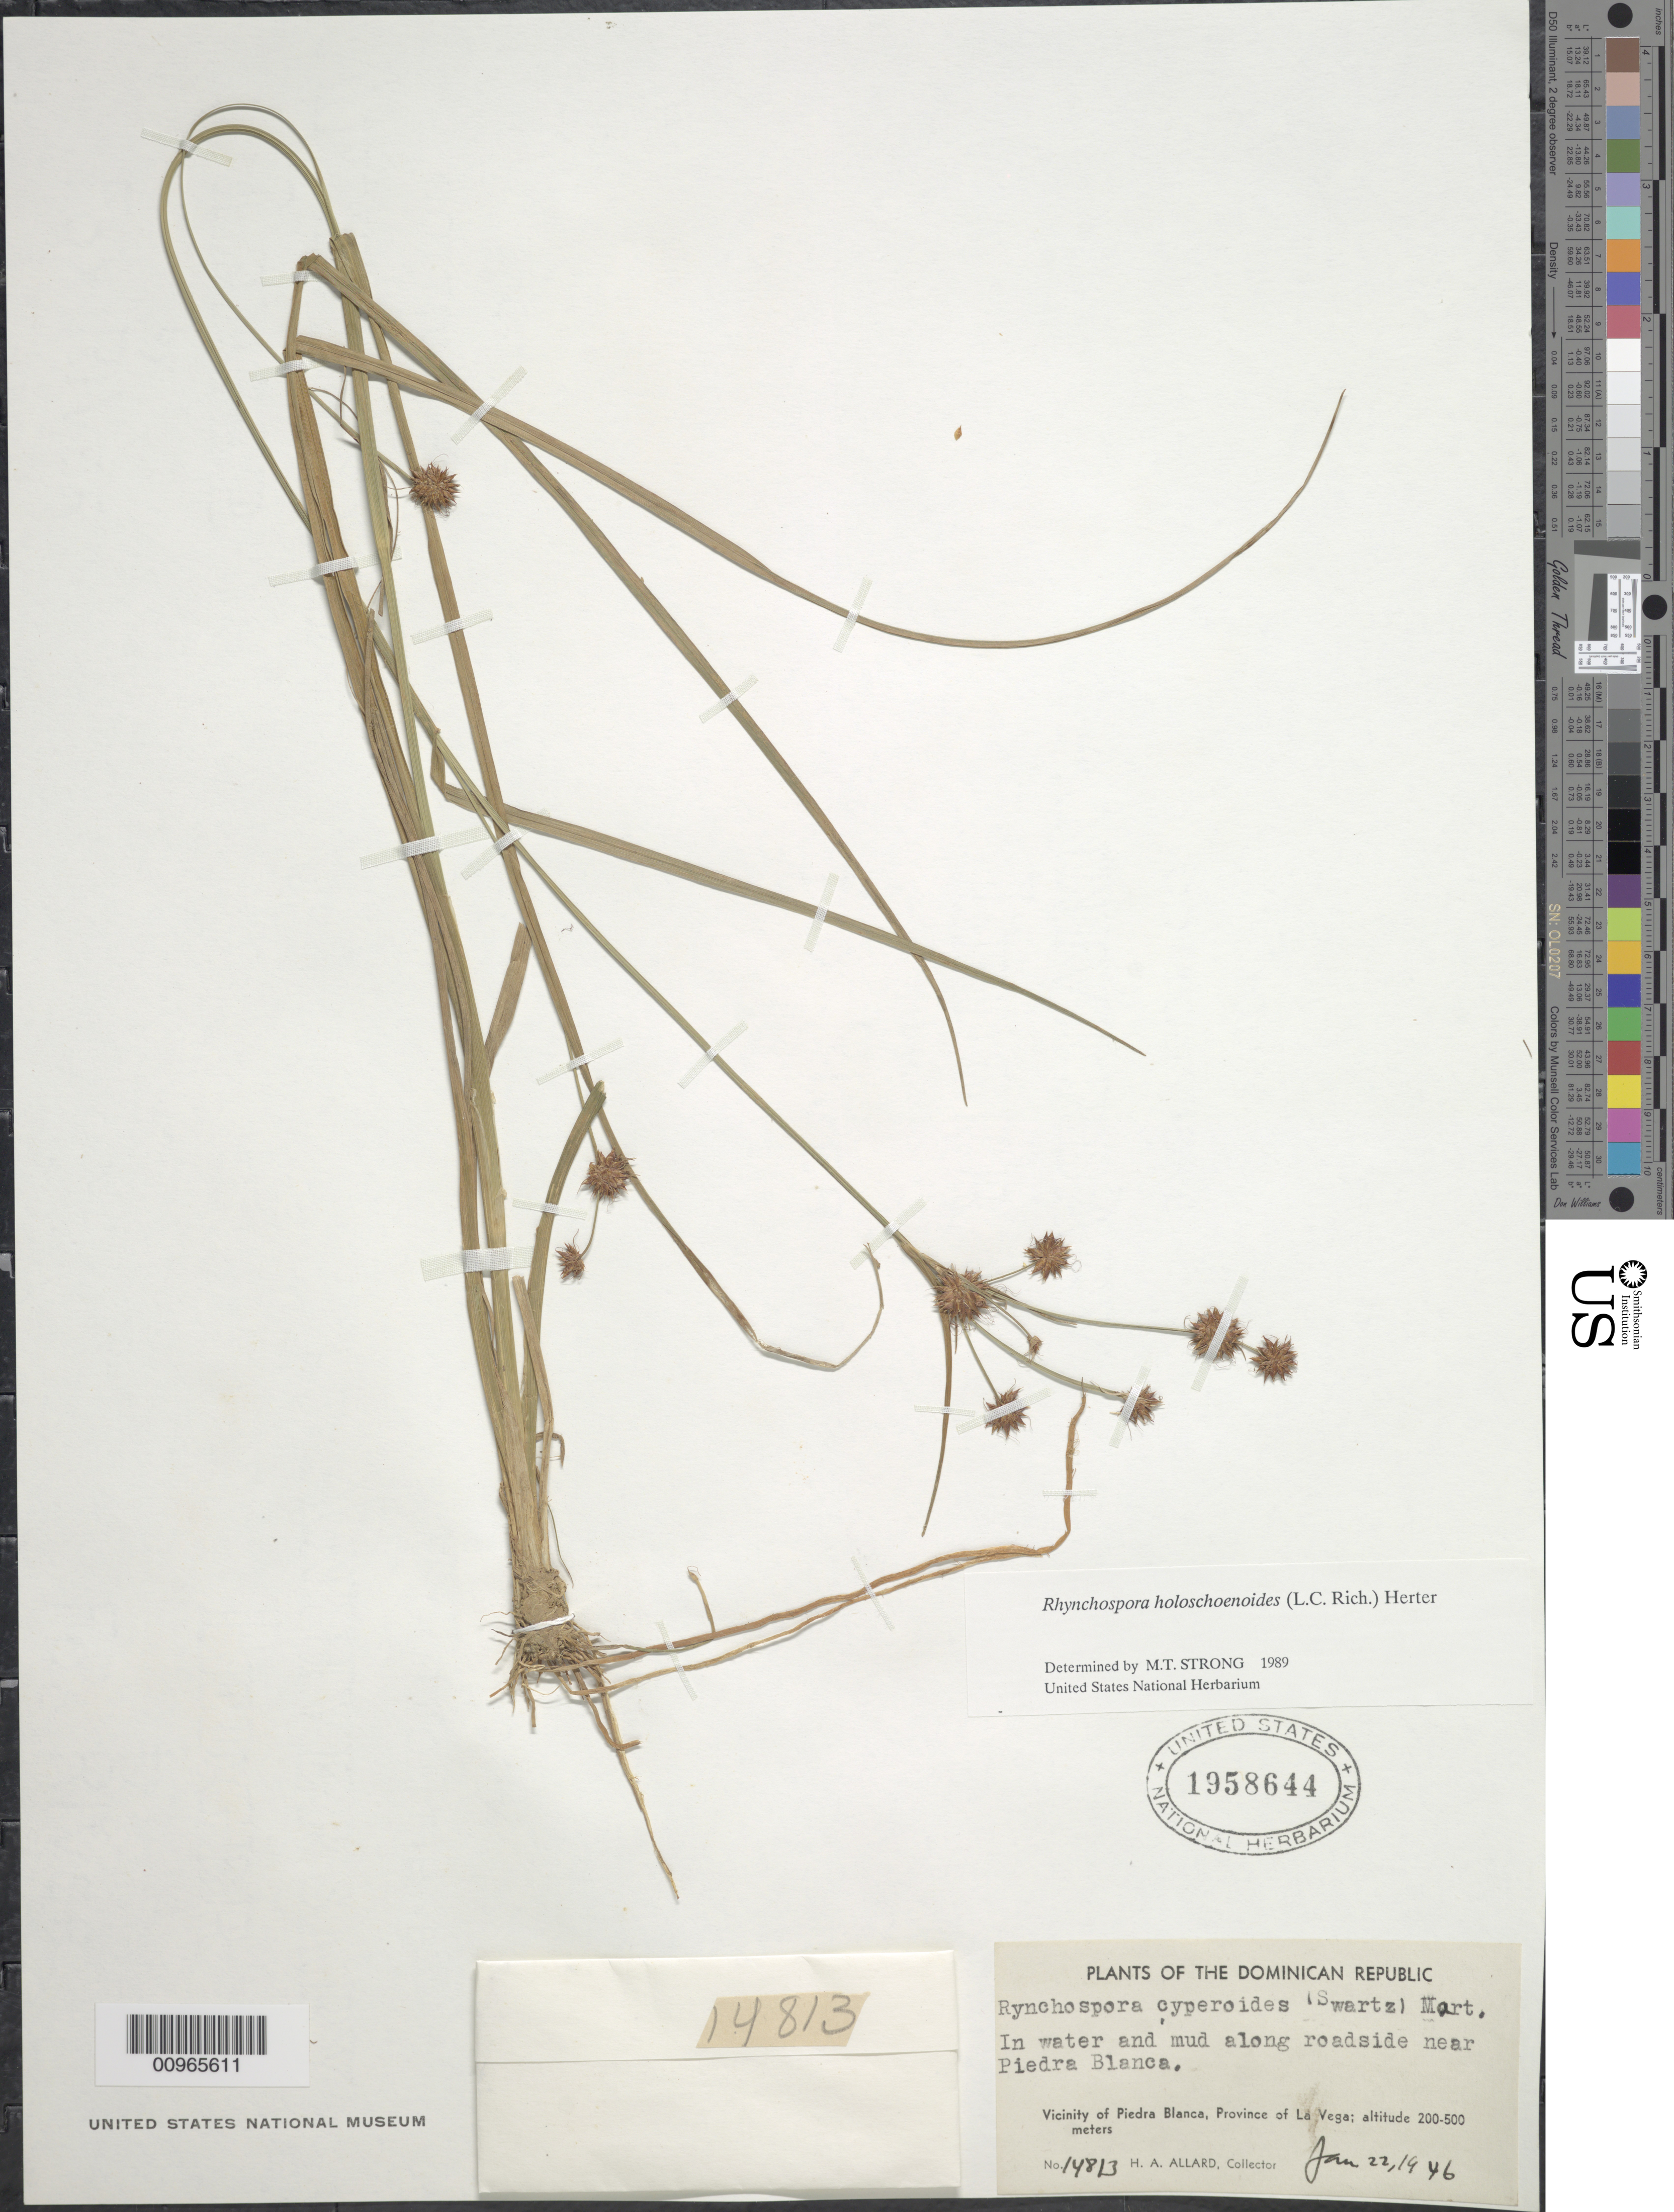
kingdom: Plantae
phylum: Tracheophyta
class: Liliopsida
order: Poales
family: Cyperaceae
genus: Rhynchospora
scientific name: Rhynchospora holoschoenoides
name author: (Rich.) Herter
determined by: Strong, M. T., (US), Smithsonian Institution - National Museum of Natural History (UNITED STATES)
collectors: H. A. Allard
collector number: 14813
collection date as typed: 22 Jan 1946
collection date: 1946-01-22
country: Dominican Republic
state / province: La Vega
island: Hispaniola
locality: Vicinity of Piedra Blanca, along roadside near Piedra Blanca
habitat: In water and mud along roadside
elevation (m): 200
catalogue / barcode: US 1958644